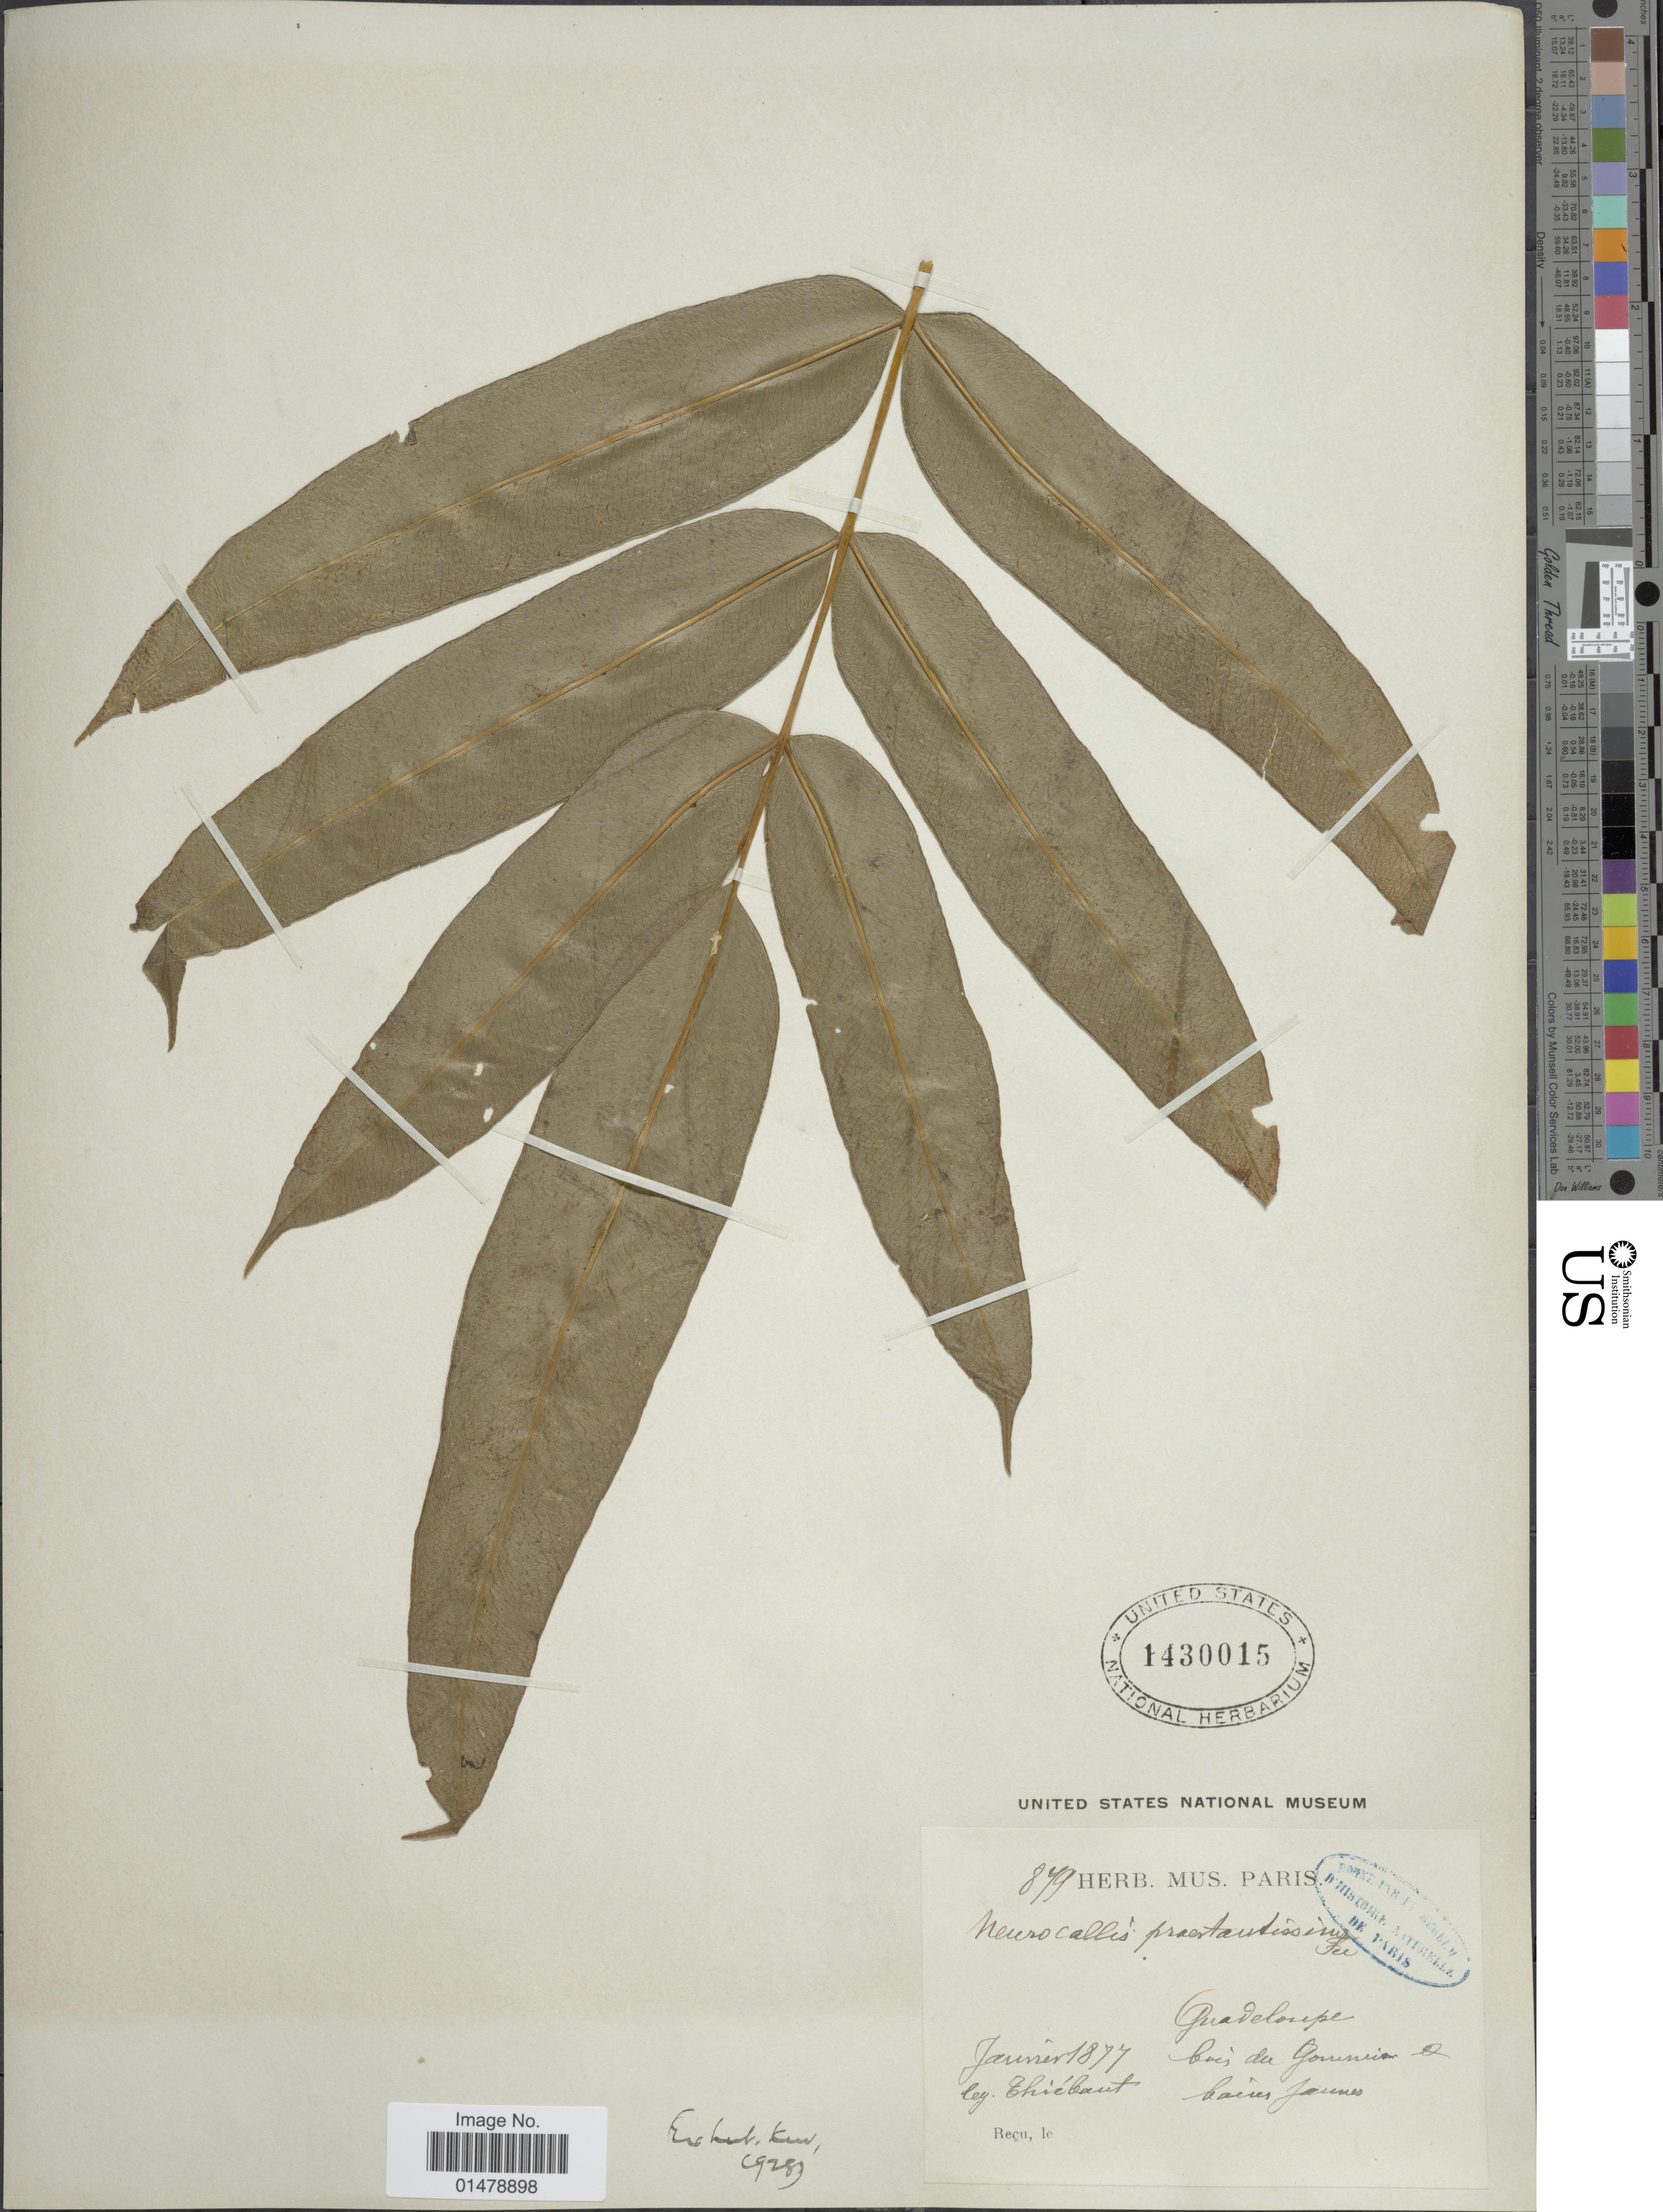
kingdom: Plantae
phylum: Tracheophyta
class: Polypodiopsida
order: Polypodiales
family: Pteridaceae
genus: Pteris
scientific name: Pteris praestantissima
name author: (Bory ex Fée) Christenh.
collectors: -. Thiebaut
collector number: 879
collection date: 1877-01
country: Guadeloupe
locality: Bois du Gouvenier et bauis jannes.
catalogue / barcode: US 1430015